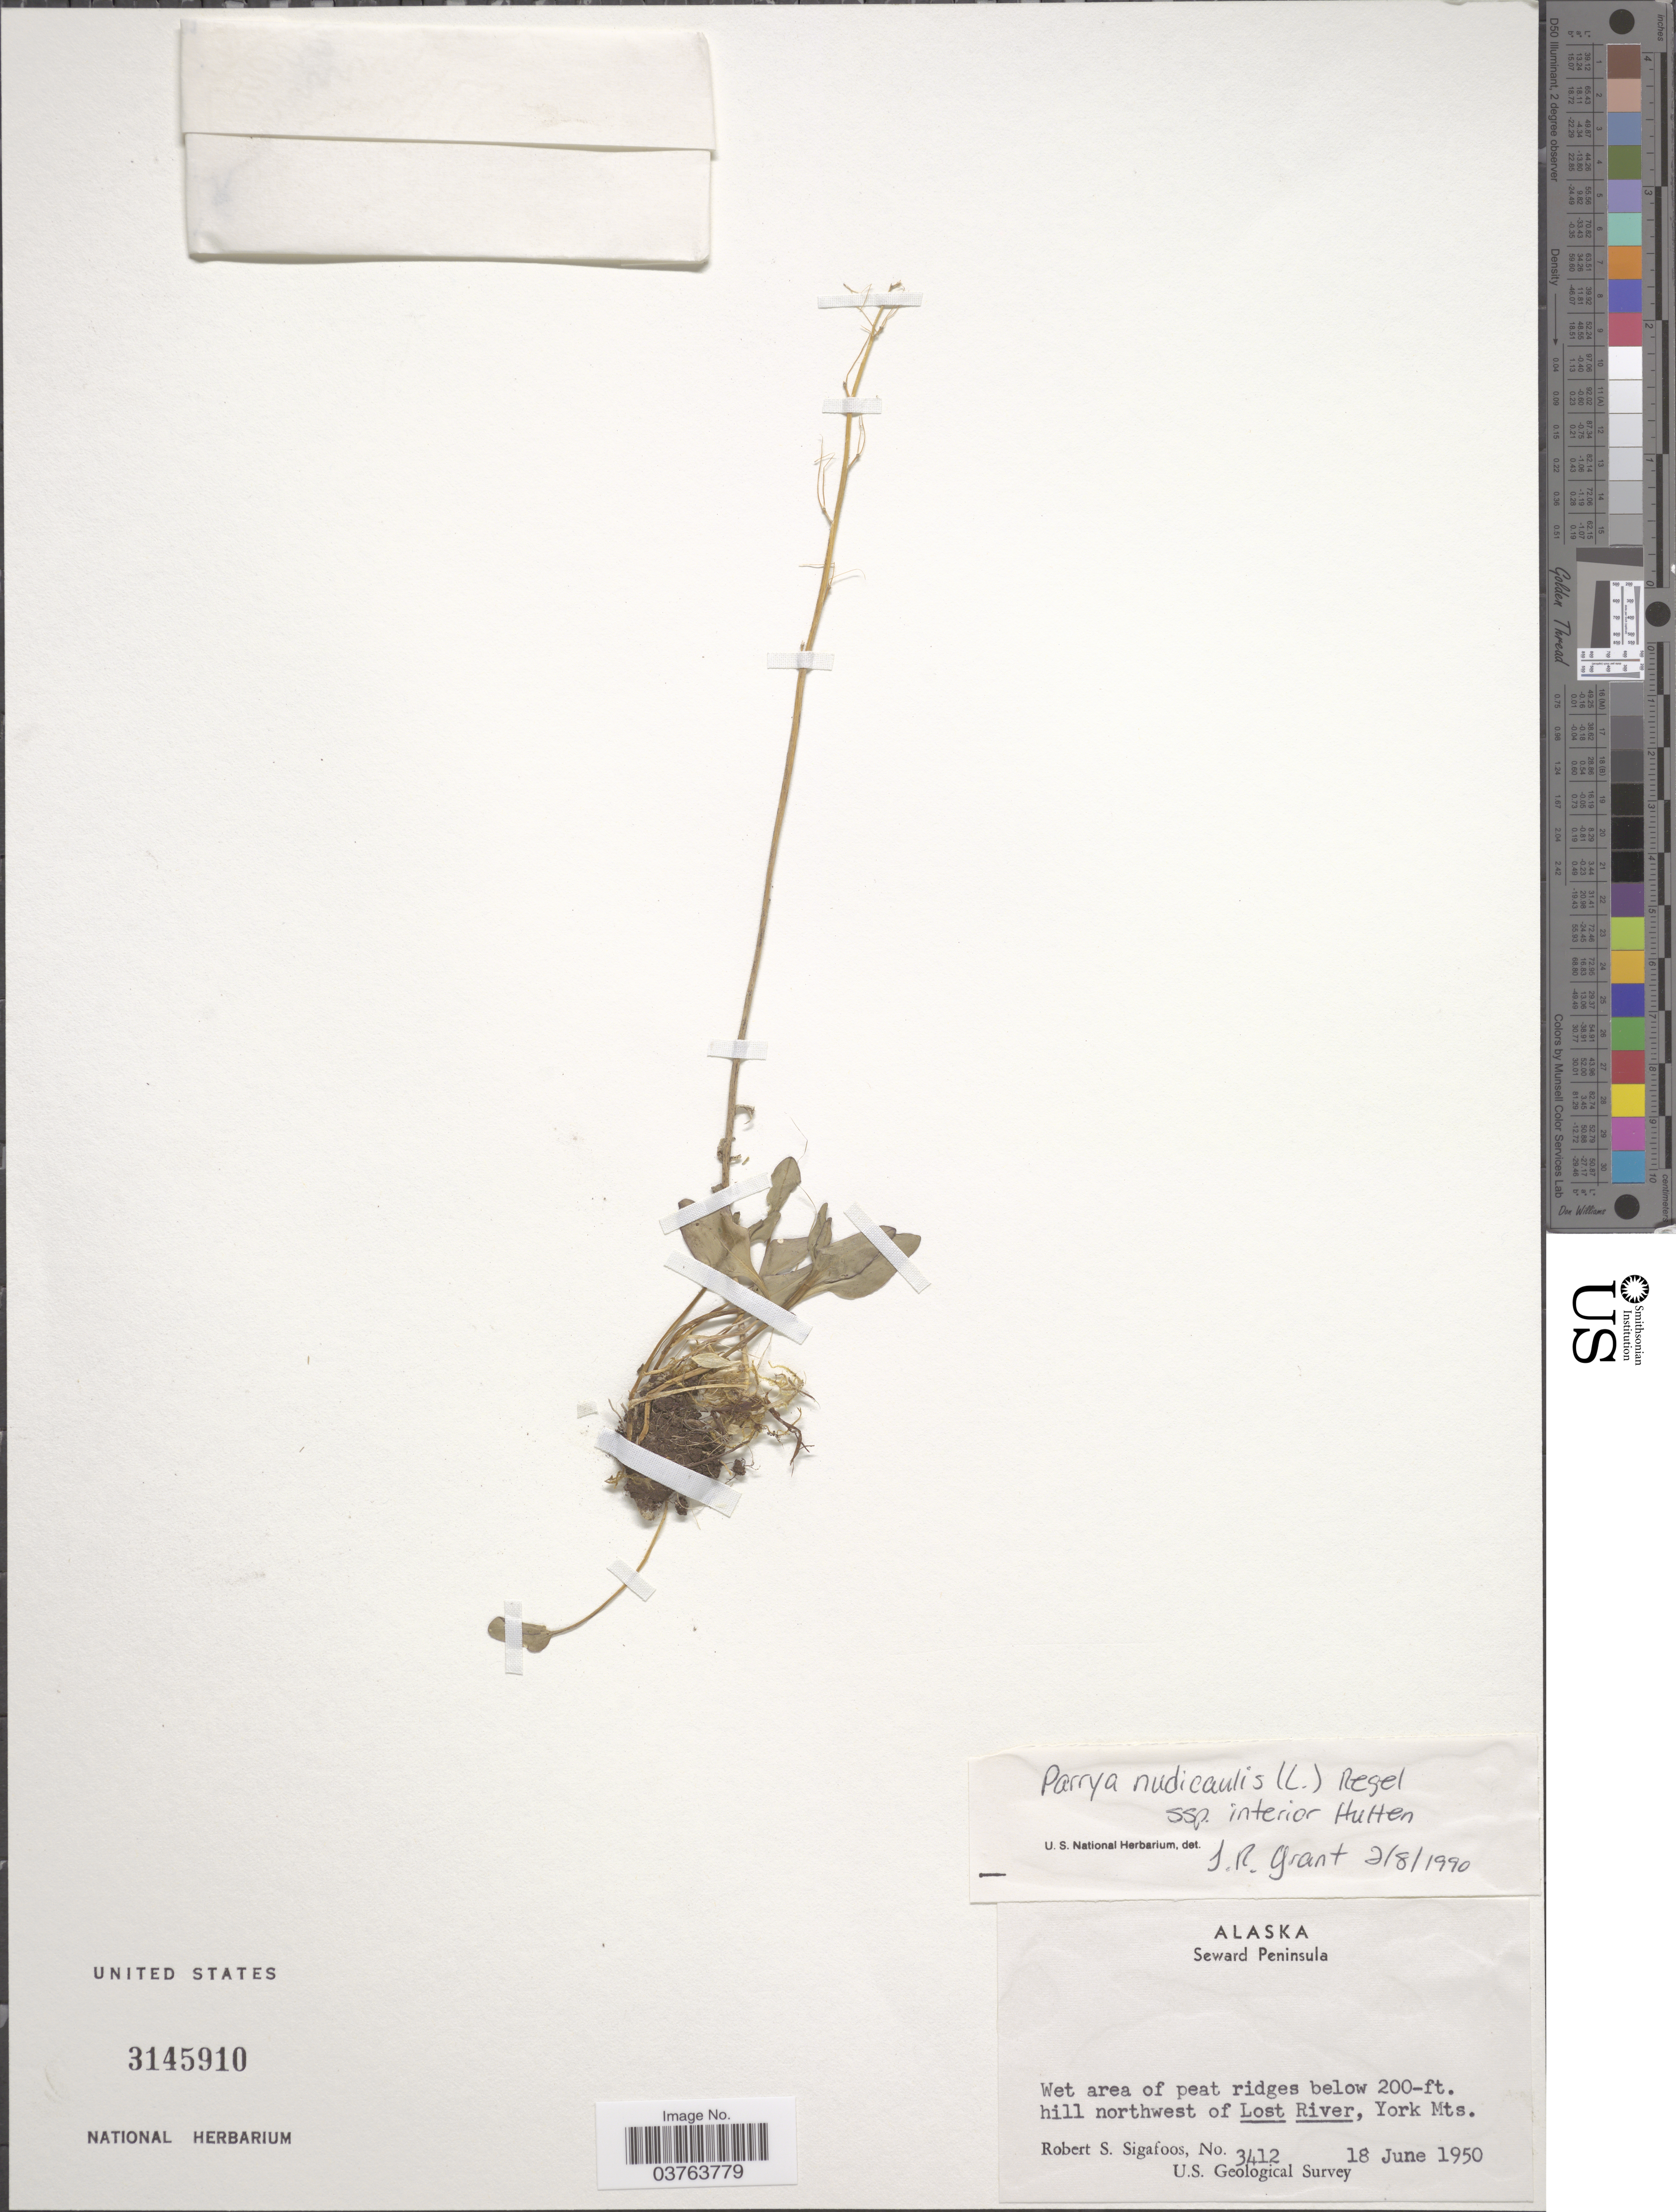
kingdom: Plantae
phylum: Tracheophyta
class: Magnoliopsida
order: Brassicales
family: Brassicaceae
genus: Parrya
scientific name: Parrya nudicaulis subsp. interior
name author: Hultén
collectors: R. Sigafoos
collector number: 3412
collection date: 1950-06-18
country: United States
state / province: Alaska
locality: Seward Peninsula. Hill northwest of Lost River, York Mts.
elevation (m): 61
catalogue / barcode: US 3145910